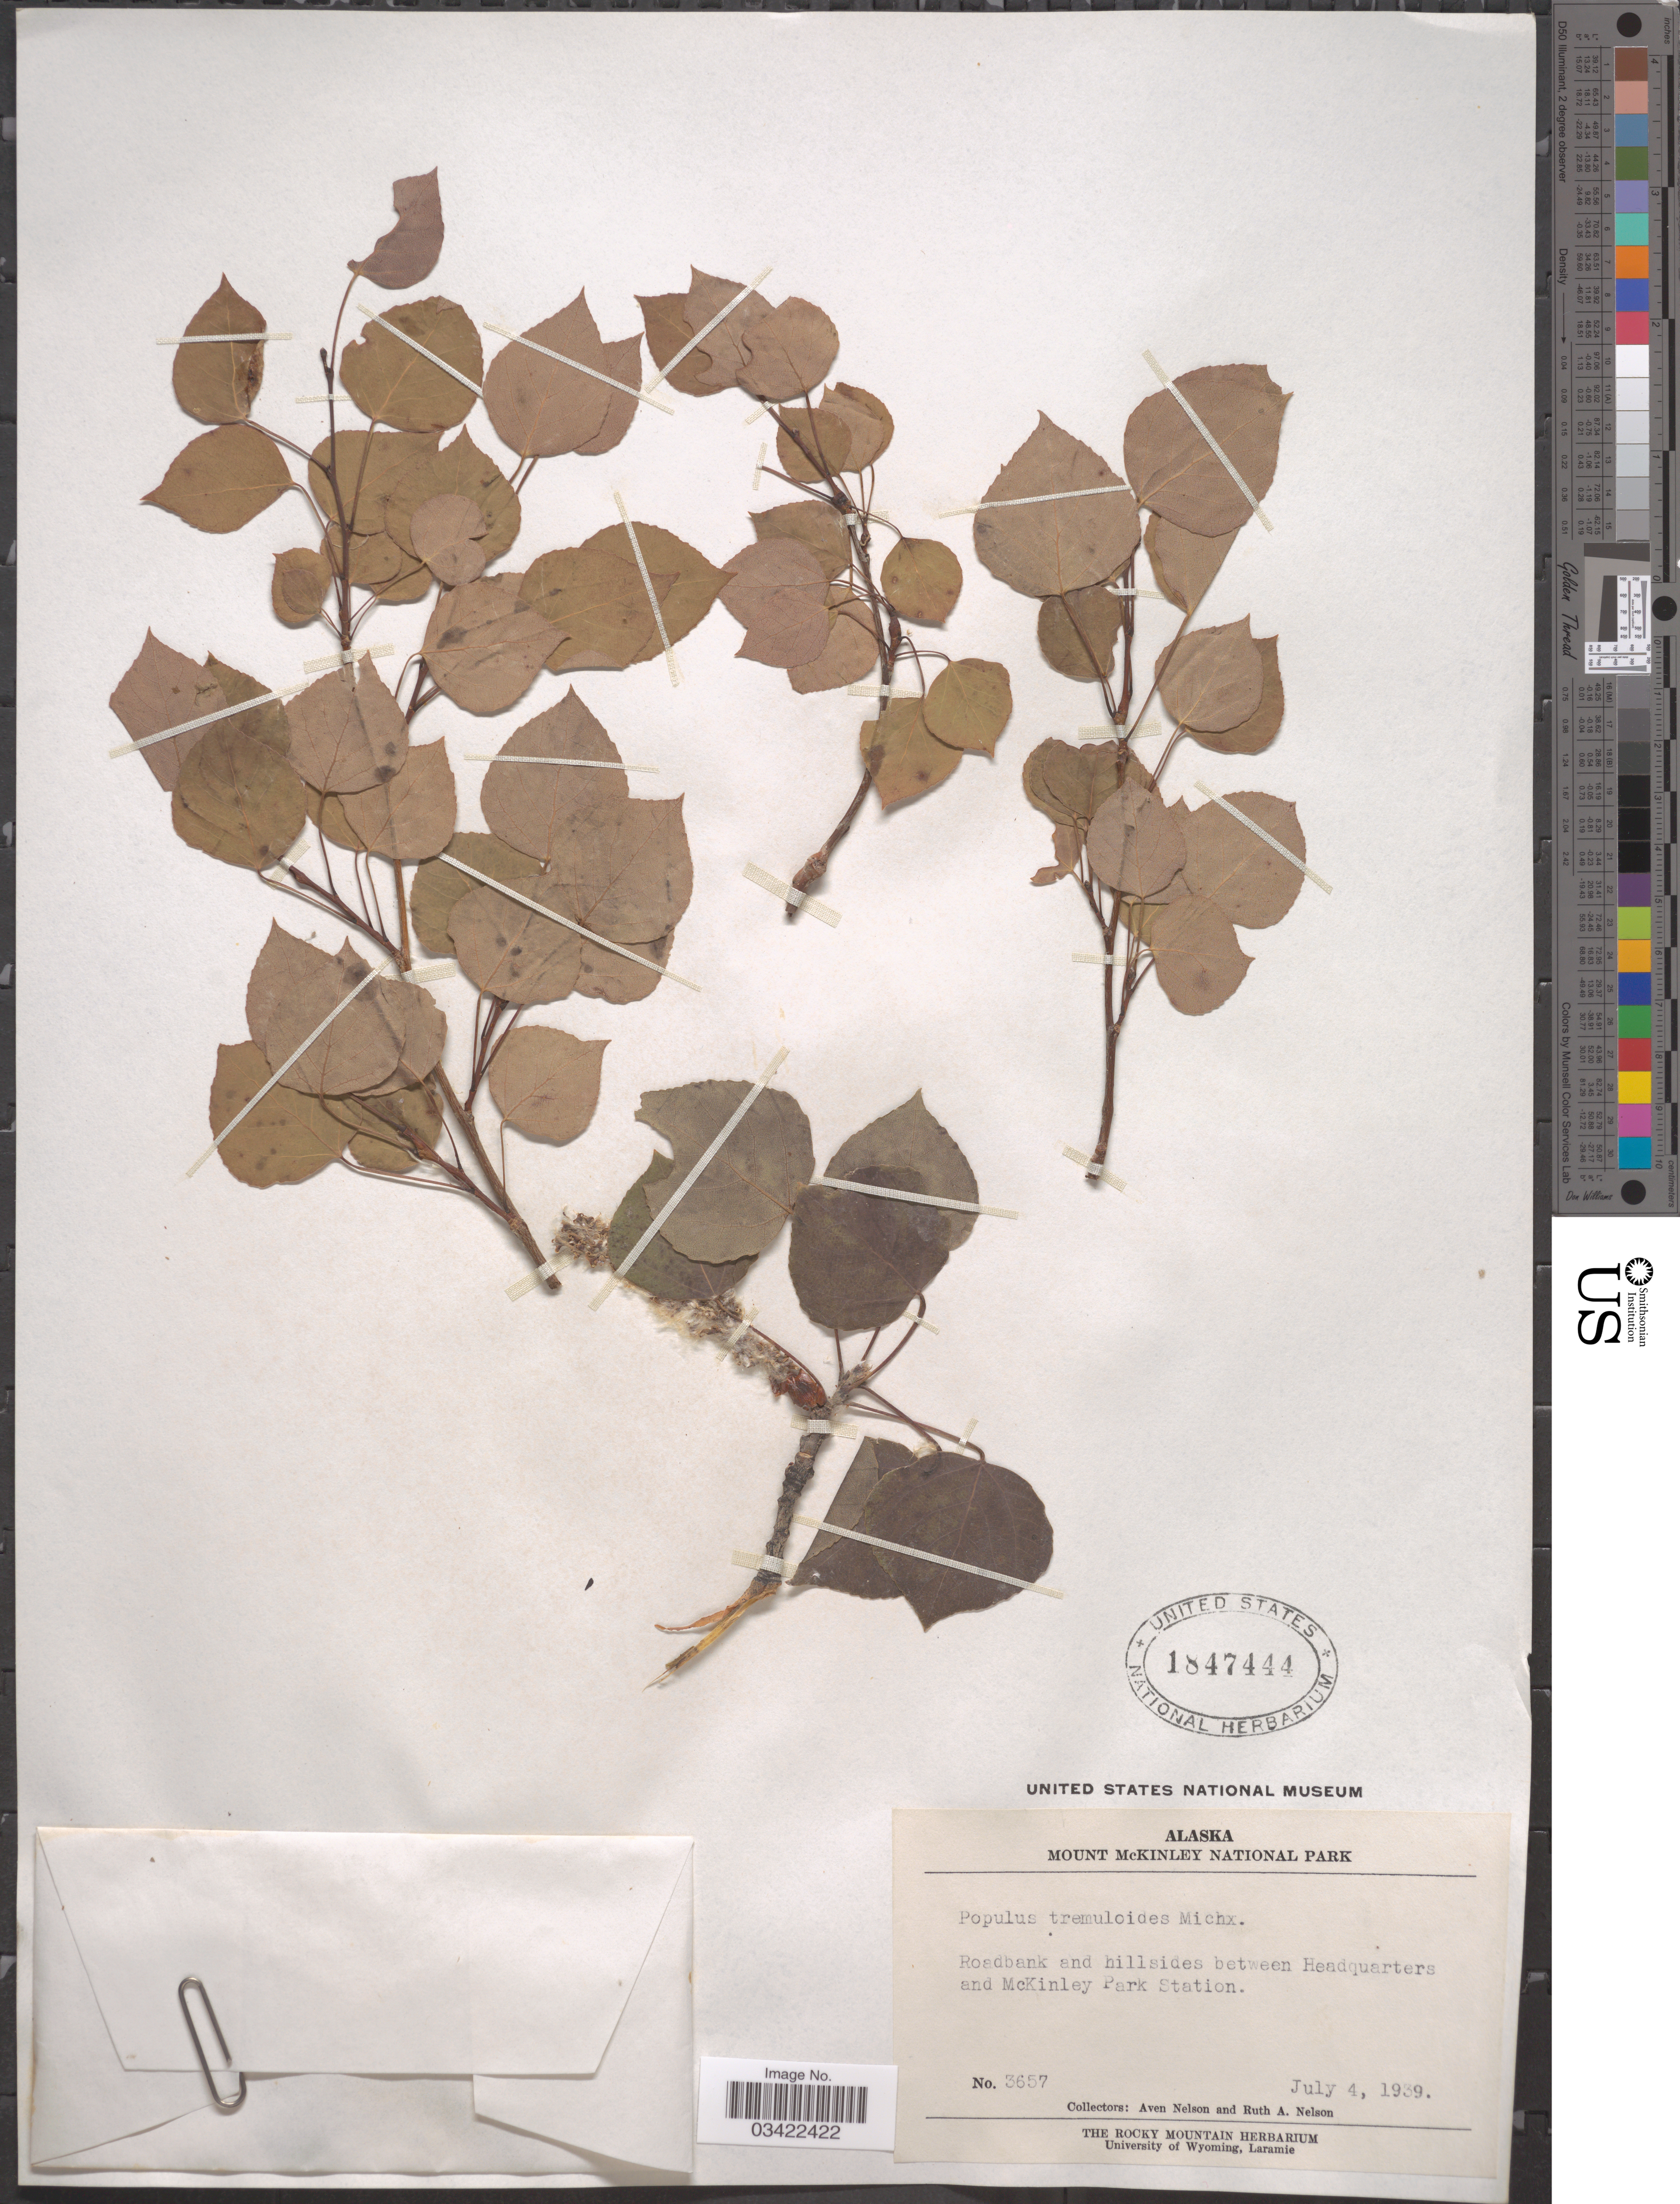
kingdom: Plantae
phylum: Tracheophyta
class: Magnoliopsida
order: Malpighiales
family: Salicaceae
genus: Populus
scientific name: Populus tremuloides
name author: Michx.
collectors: A. Nelson & R. A. Nelson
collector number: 3657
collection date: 1939-07-04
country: United States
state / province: Alaska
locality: Mount McKinley National Park. Roadbank and hillsides between Headquarters and McKinley Park Station.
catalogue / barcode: US 1847444